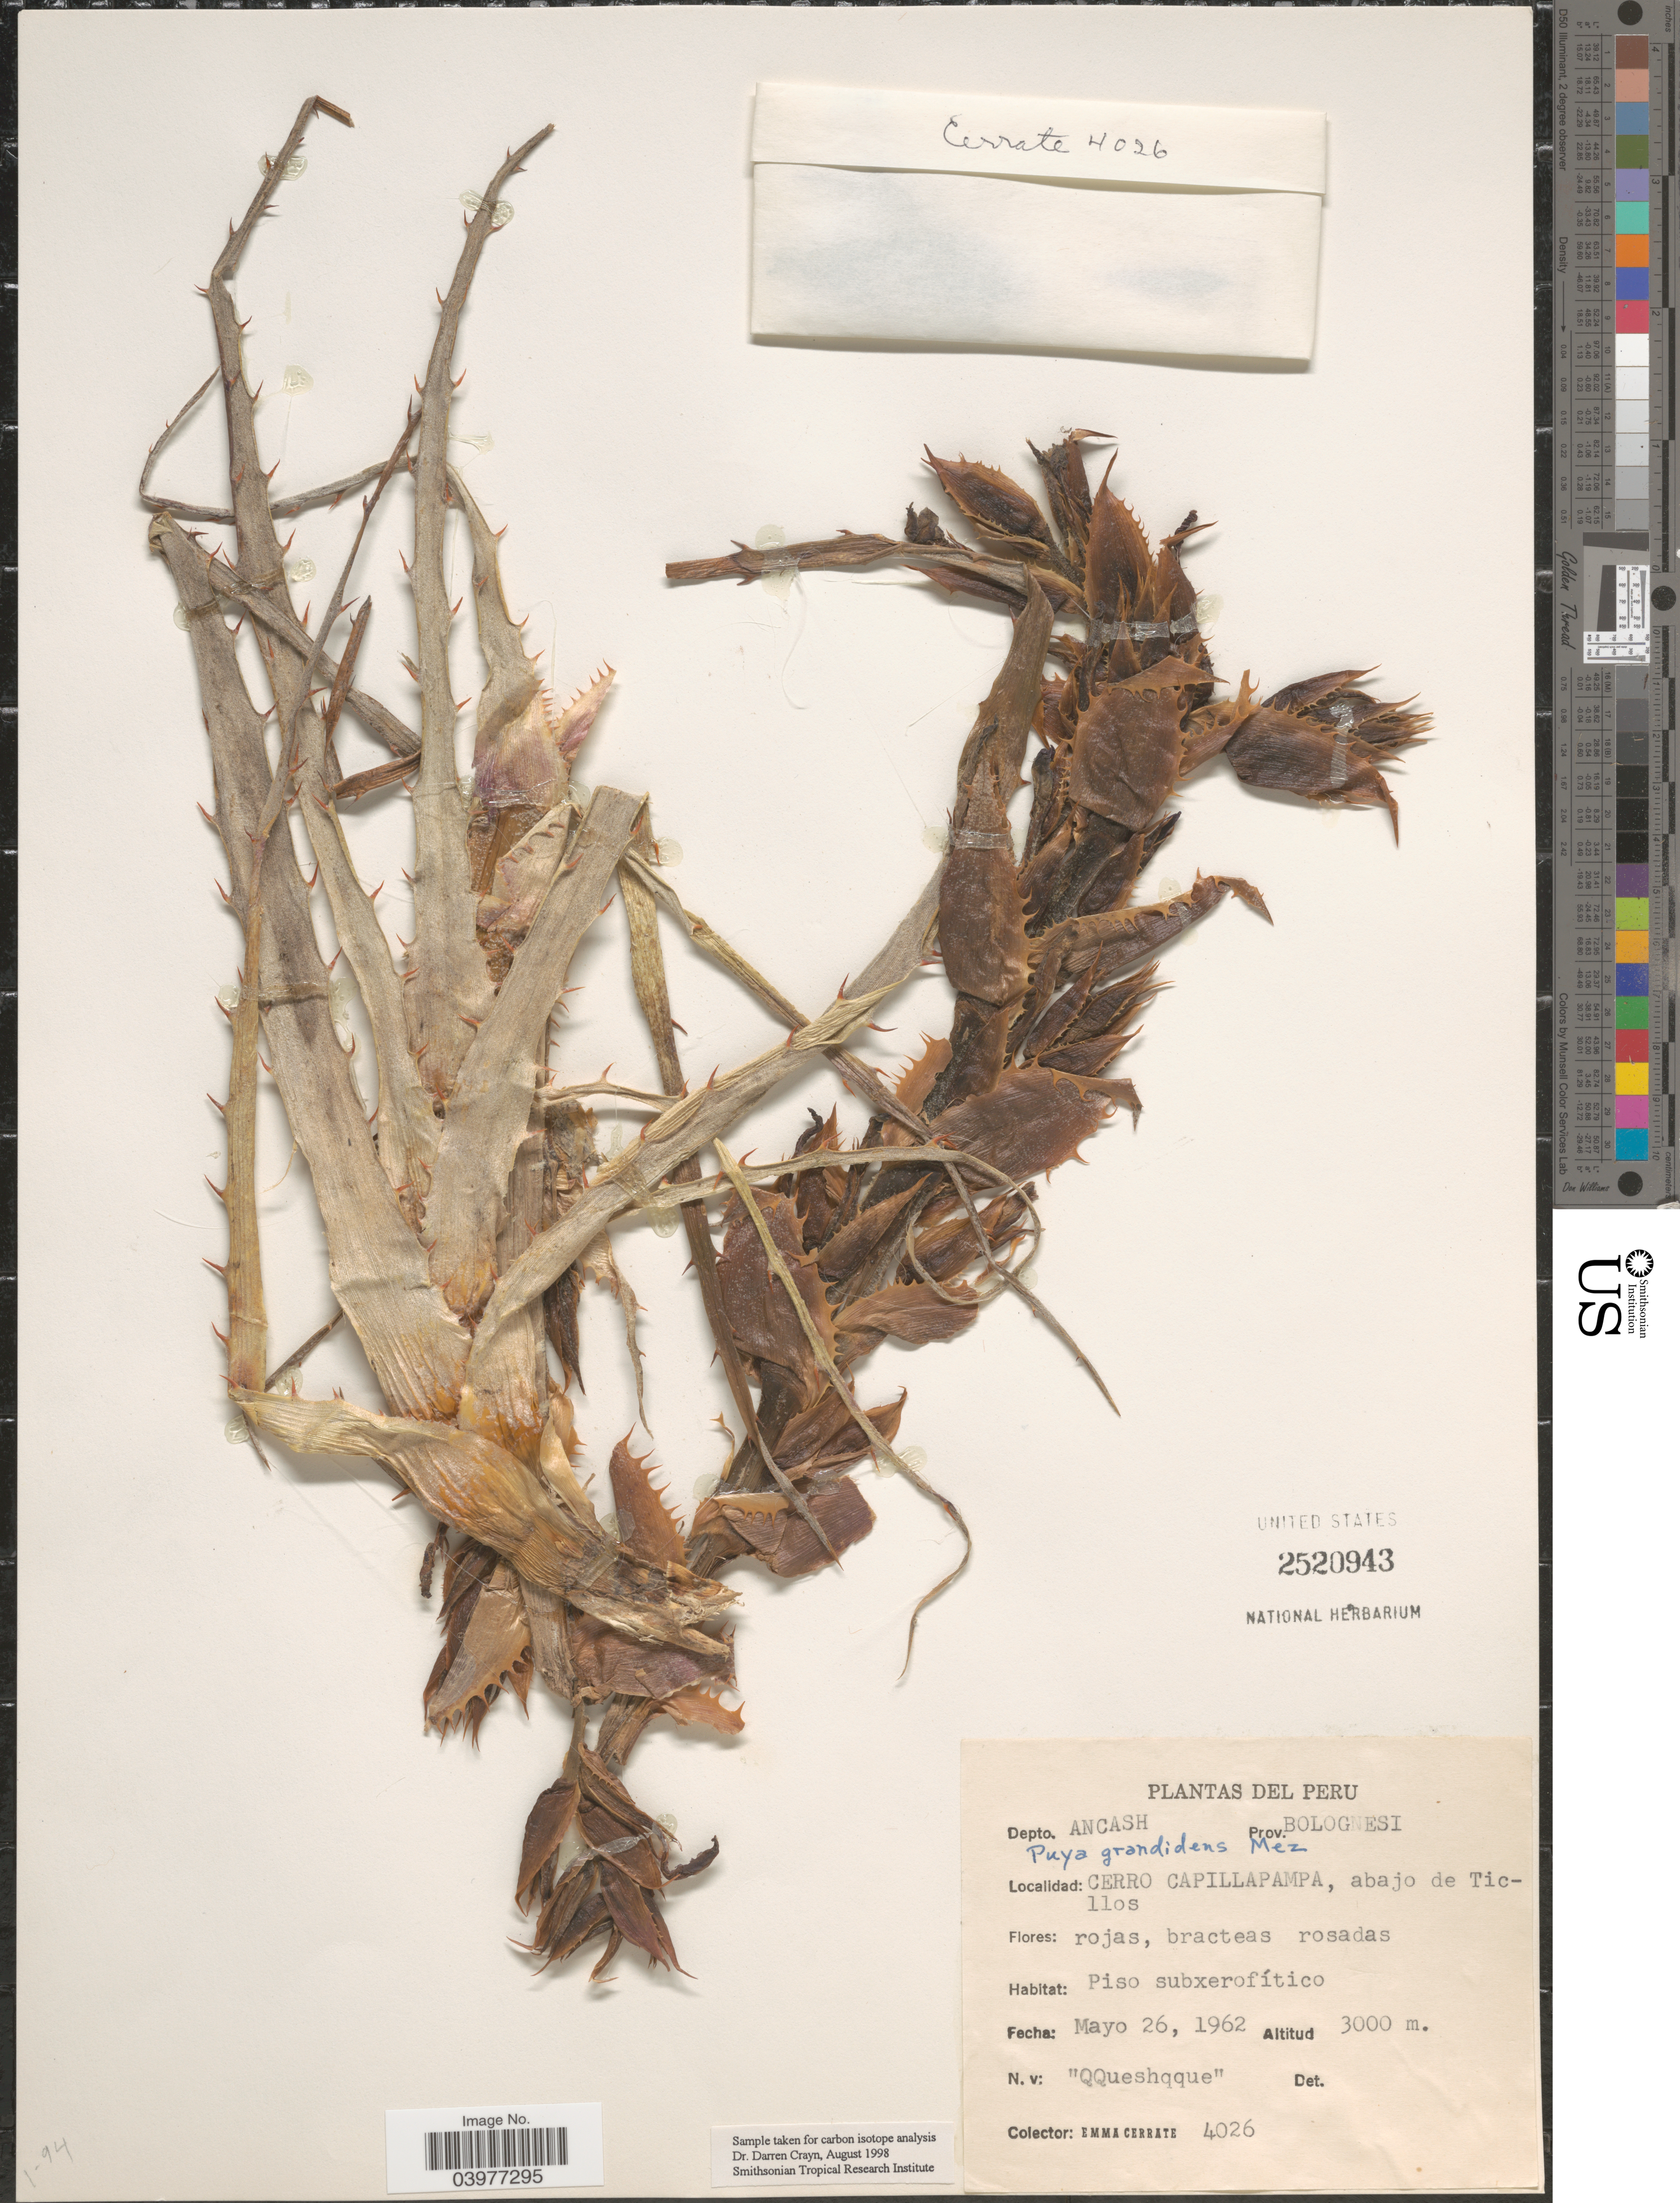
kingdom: Plantae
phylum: Tracheophyta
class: Liliopsida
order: Poales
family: Bromeliaceae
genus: Puya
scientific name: Puya grandidens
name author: Mez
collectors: E. Cerrate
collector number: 4026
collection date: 1962-05-26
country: Peru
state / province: Ancash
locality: Depto. Ancash. Prov. Bolognesi. Cerro Capillapampa, abajo de Tic-llos.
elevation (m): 3000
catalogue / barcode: US 2520943